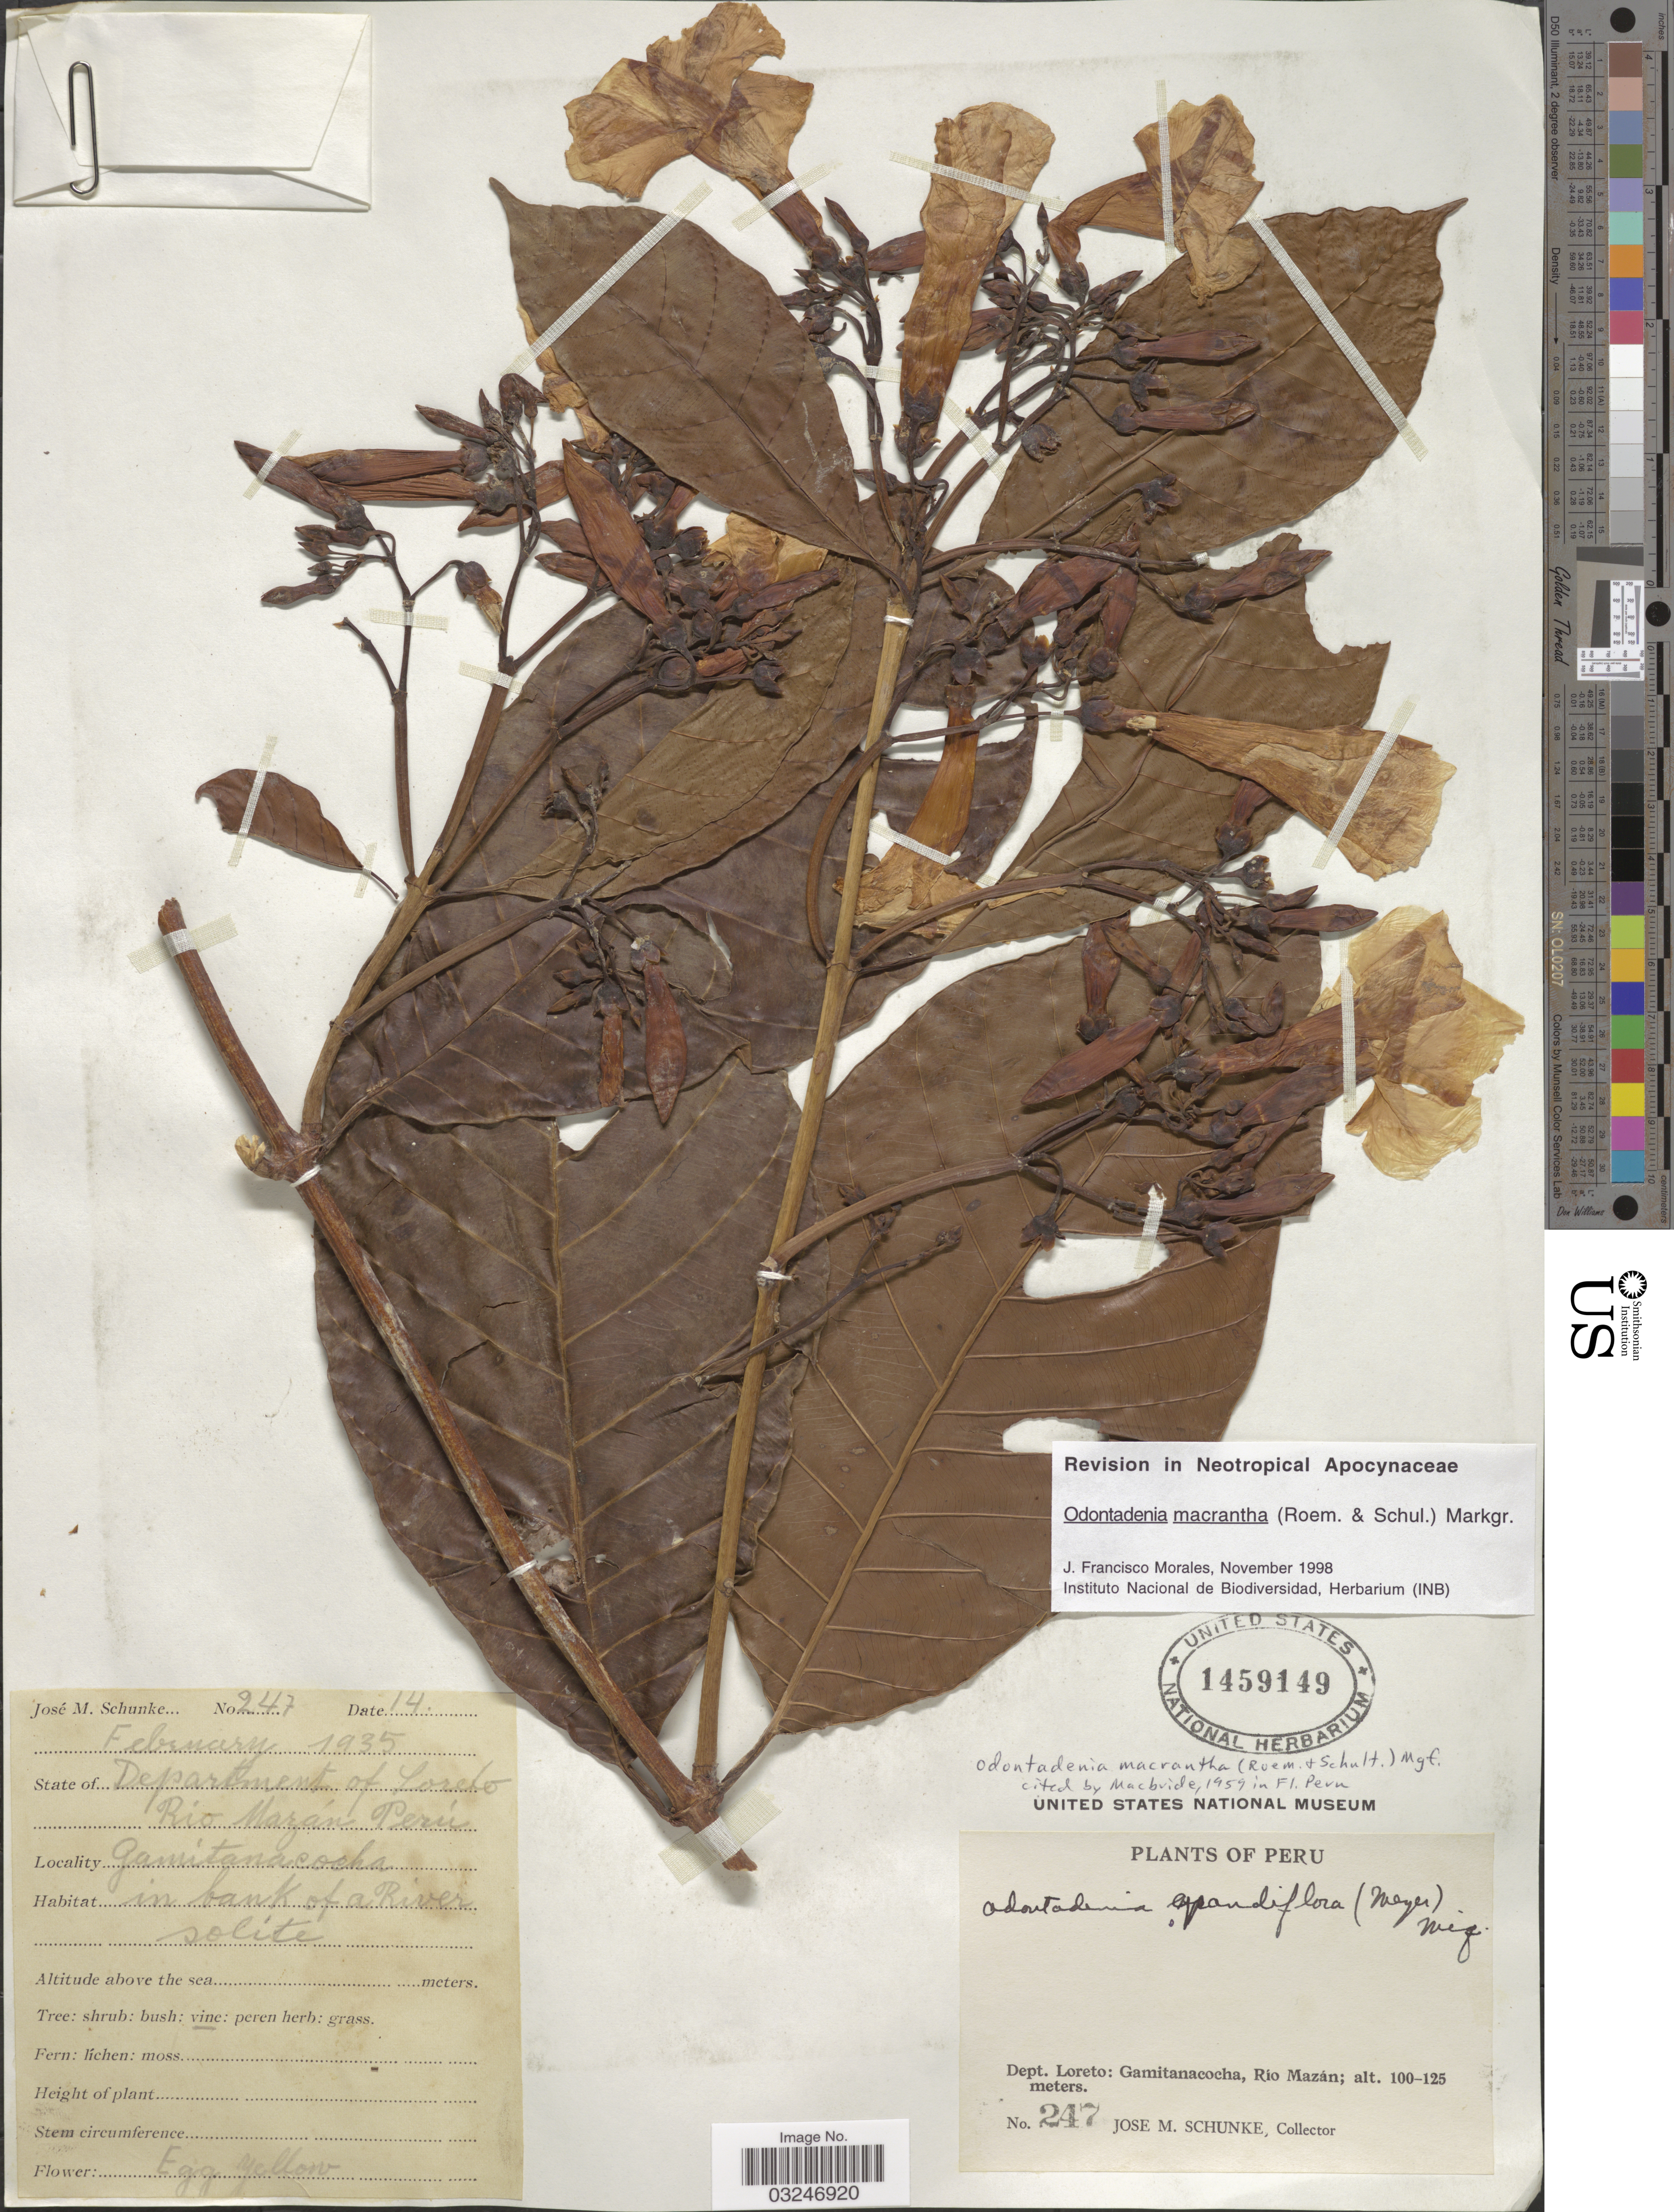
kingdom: Plantae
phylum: Tracheophyta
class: Magnoliopsida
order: Gentianales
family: Apocynaceae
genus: Odontadenia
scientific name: Odontadenia macrantha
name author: (Roem. & Schult.) Markgr.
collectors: J. M. Schunke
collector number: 247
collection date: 1935-02-14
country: Peru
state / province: Loreto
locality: Department of Loreto: Gamitanacocha, Río Mazán.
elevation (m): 100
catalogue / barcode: US 1459149